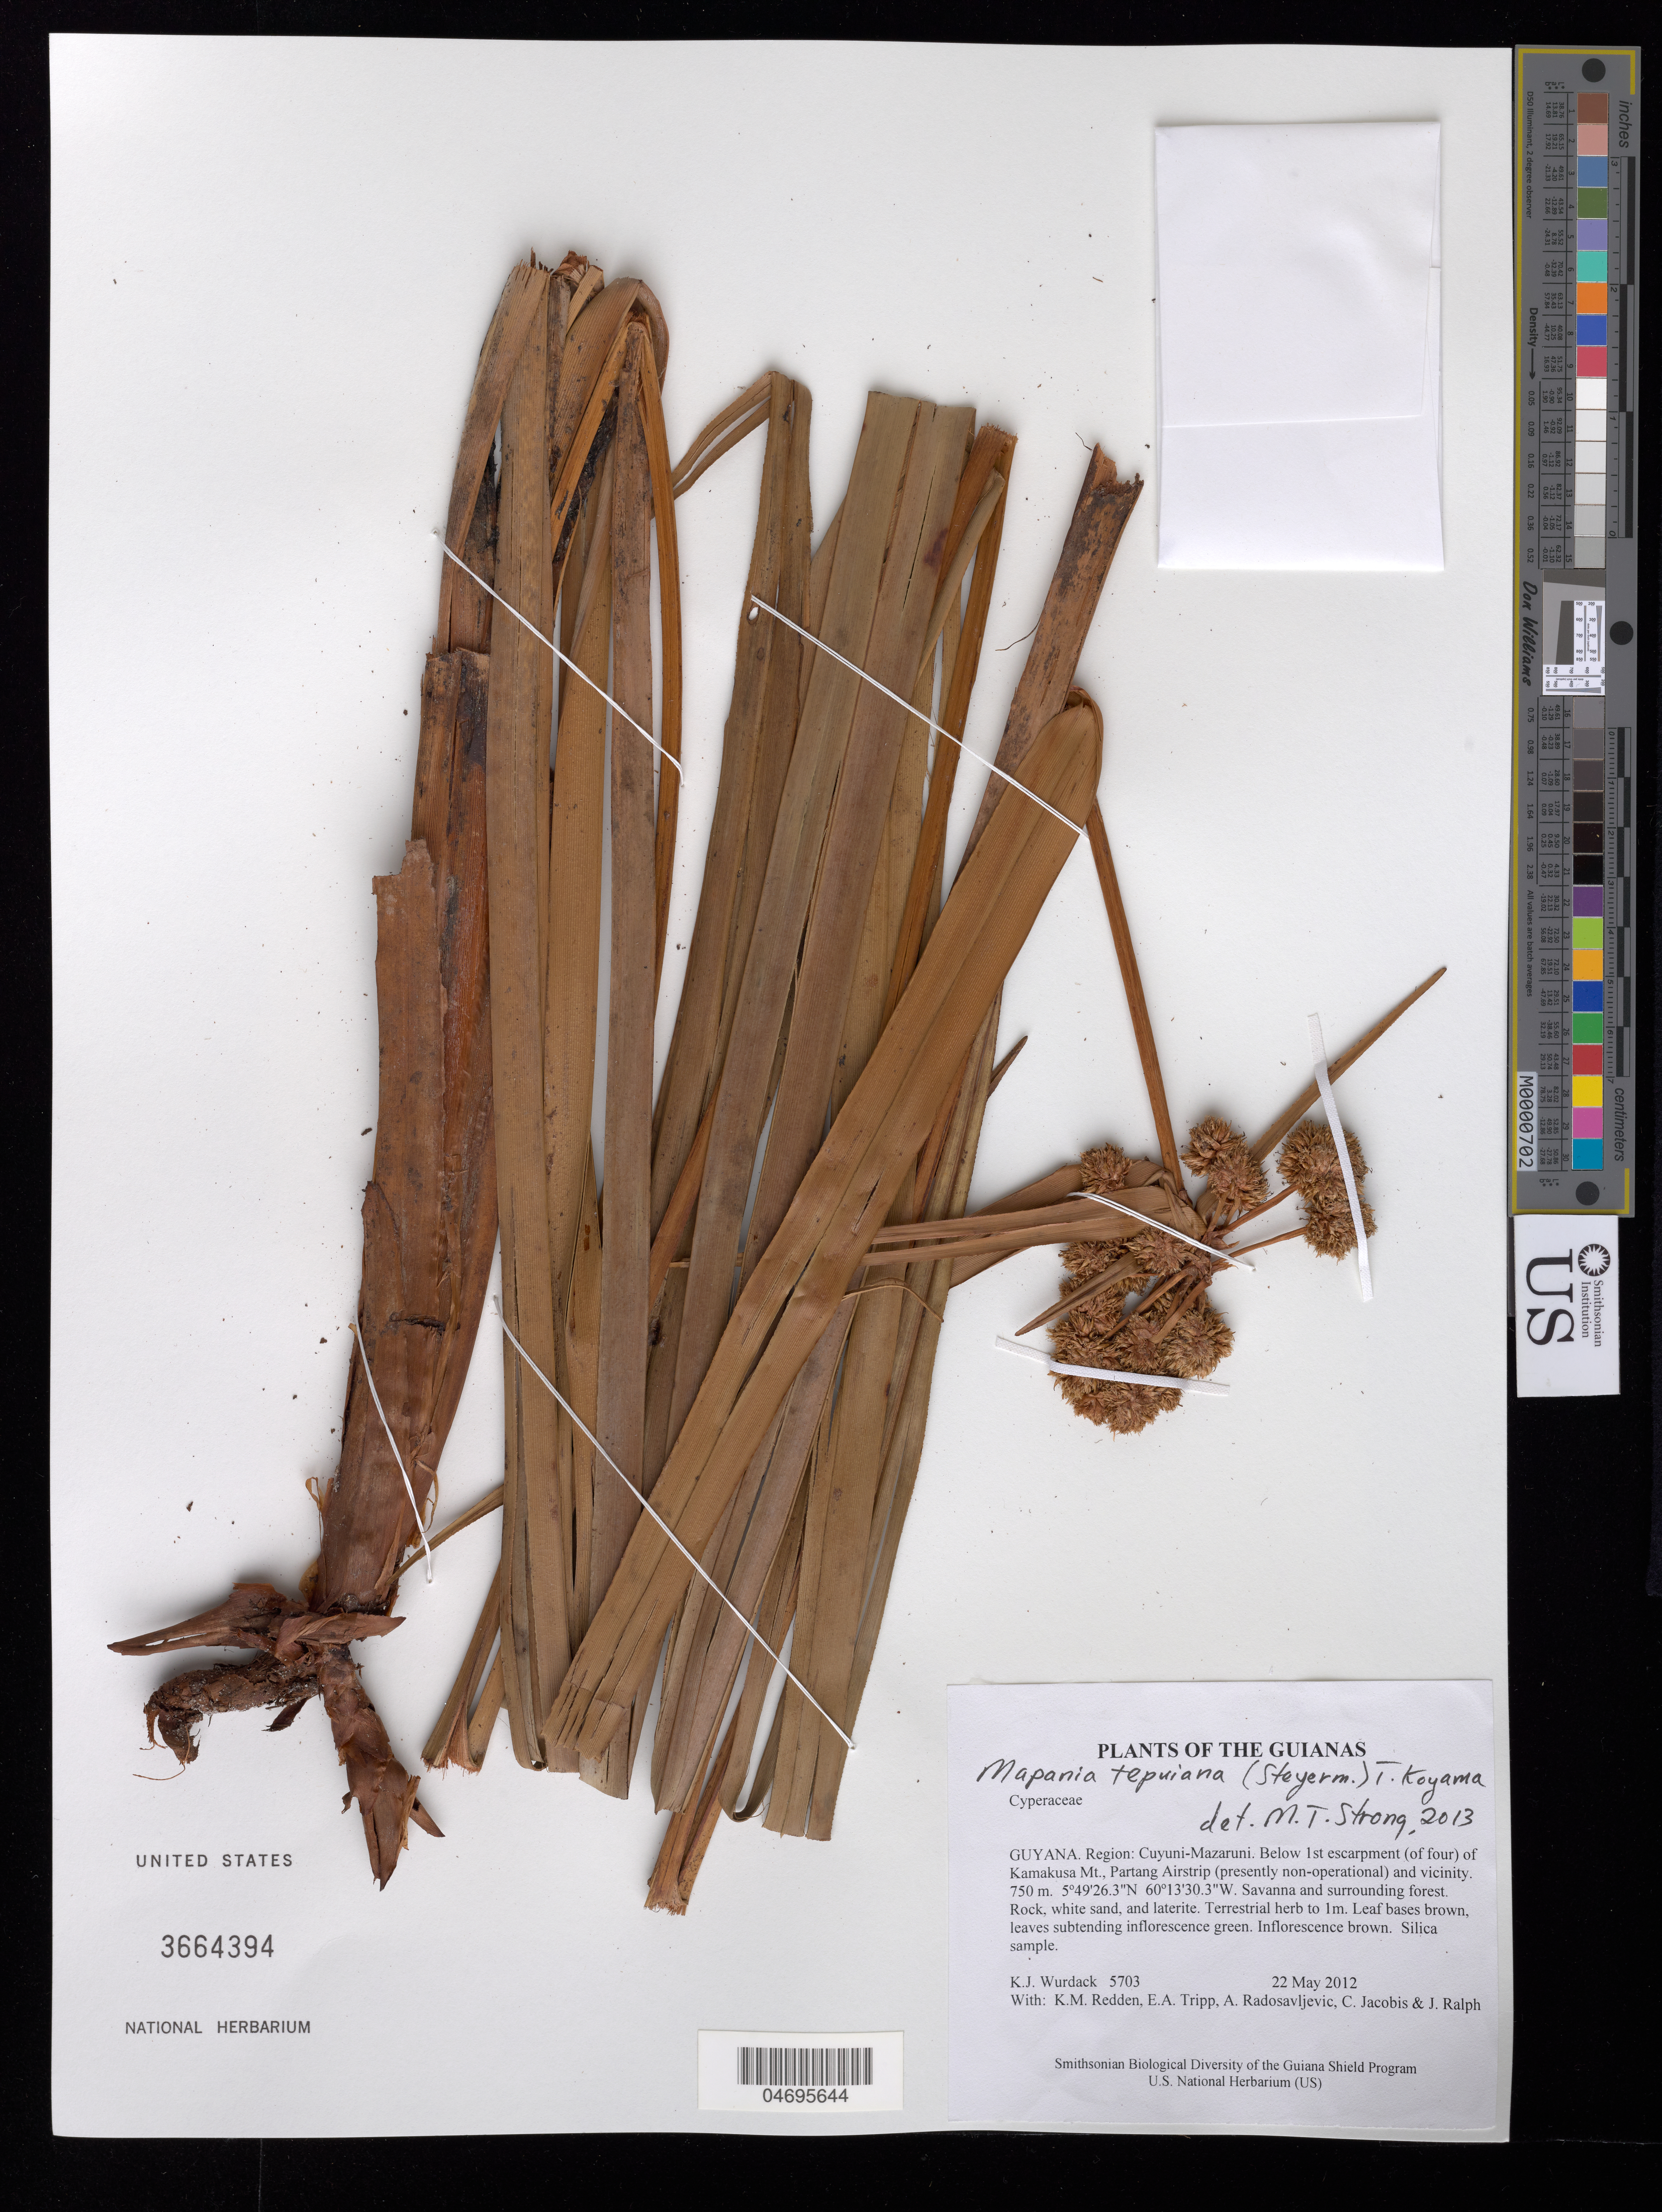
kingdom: Plantae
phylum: Tracheophyta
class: Liliopsida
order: Poales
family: Cyperaceae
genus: Mapania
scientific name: Mapania tepuiana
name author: (Steyerm.) T. Koyama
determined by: Strong, M. T., (US), Smithsonian Institution - National Museum of Natural History (UNITED STATES)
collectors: K. Wurdack, K. M. Redden, E. Tripp, A. Radosavljevic, C. Jacobis & J. Ralph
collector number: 5703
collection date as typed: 22 May 2012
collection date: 2012-05-22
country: Guyana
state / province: Cuyuni-Mazaruni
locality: Below 1st escarpment (of four) of Kamakusa Mt., Partang Airstrip (presently non-operational) and vicinity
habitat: Savanna and surrounding forest. Rock, white sand, and laterite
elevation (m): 750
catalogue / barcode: US 3664394